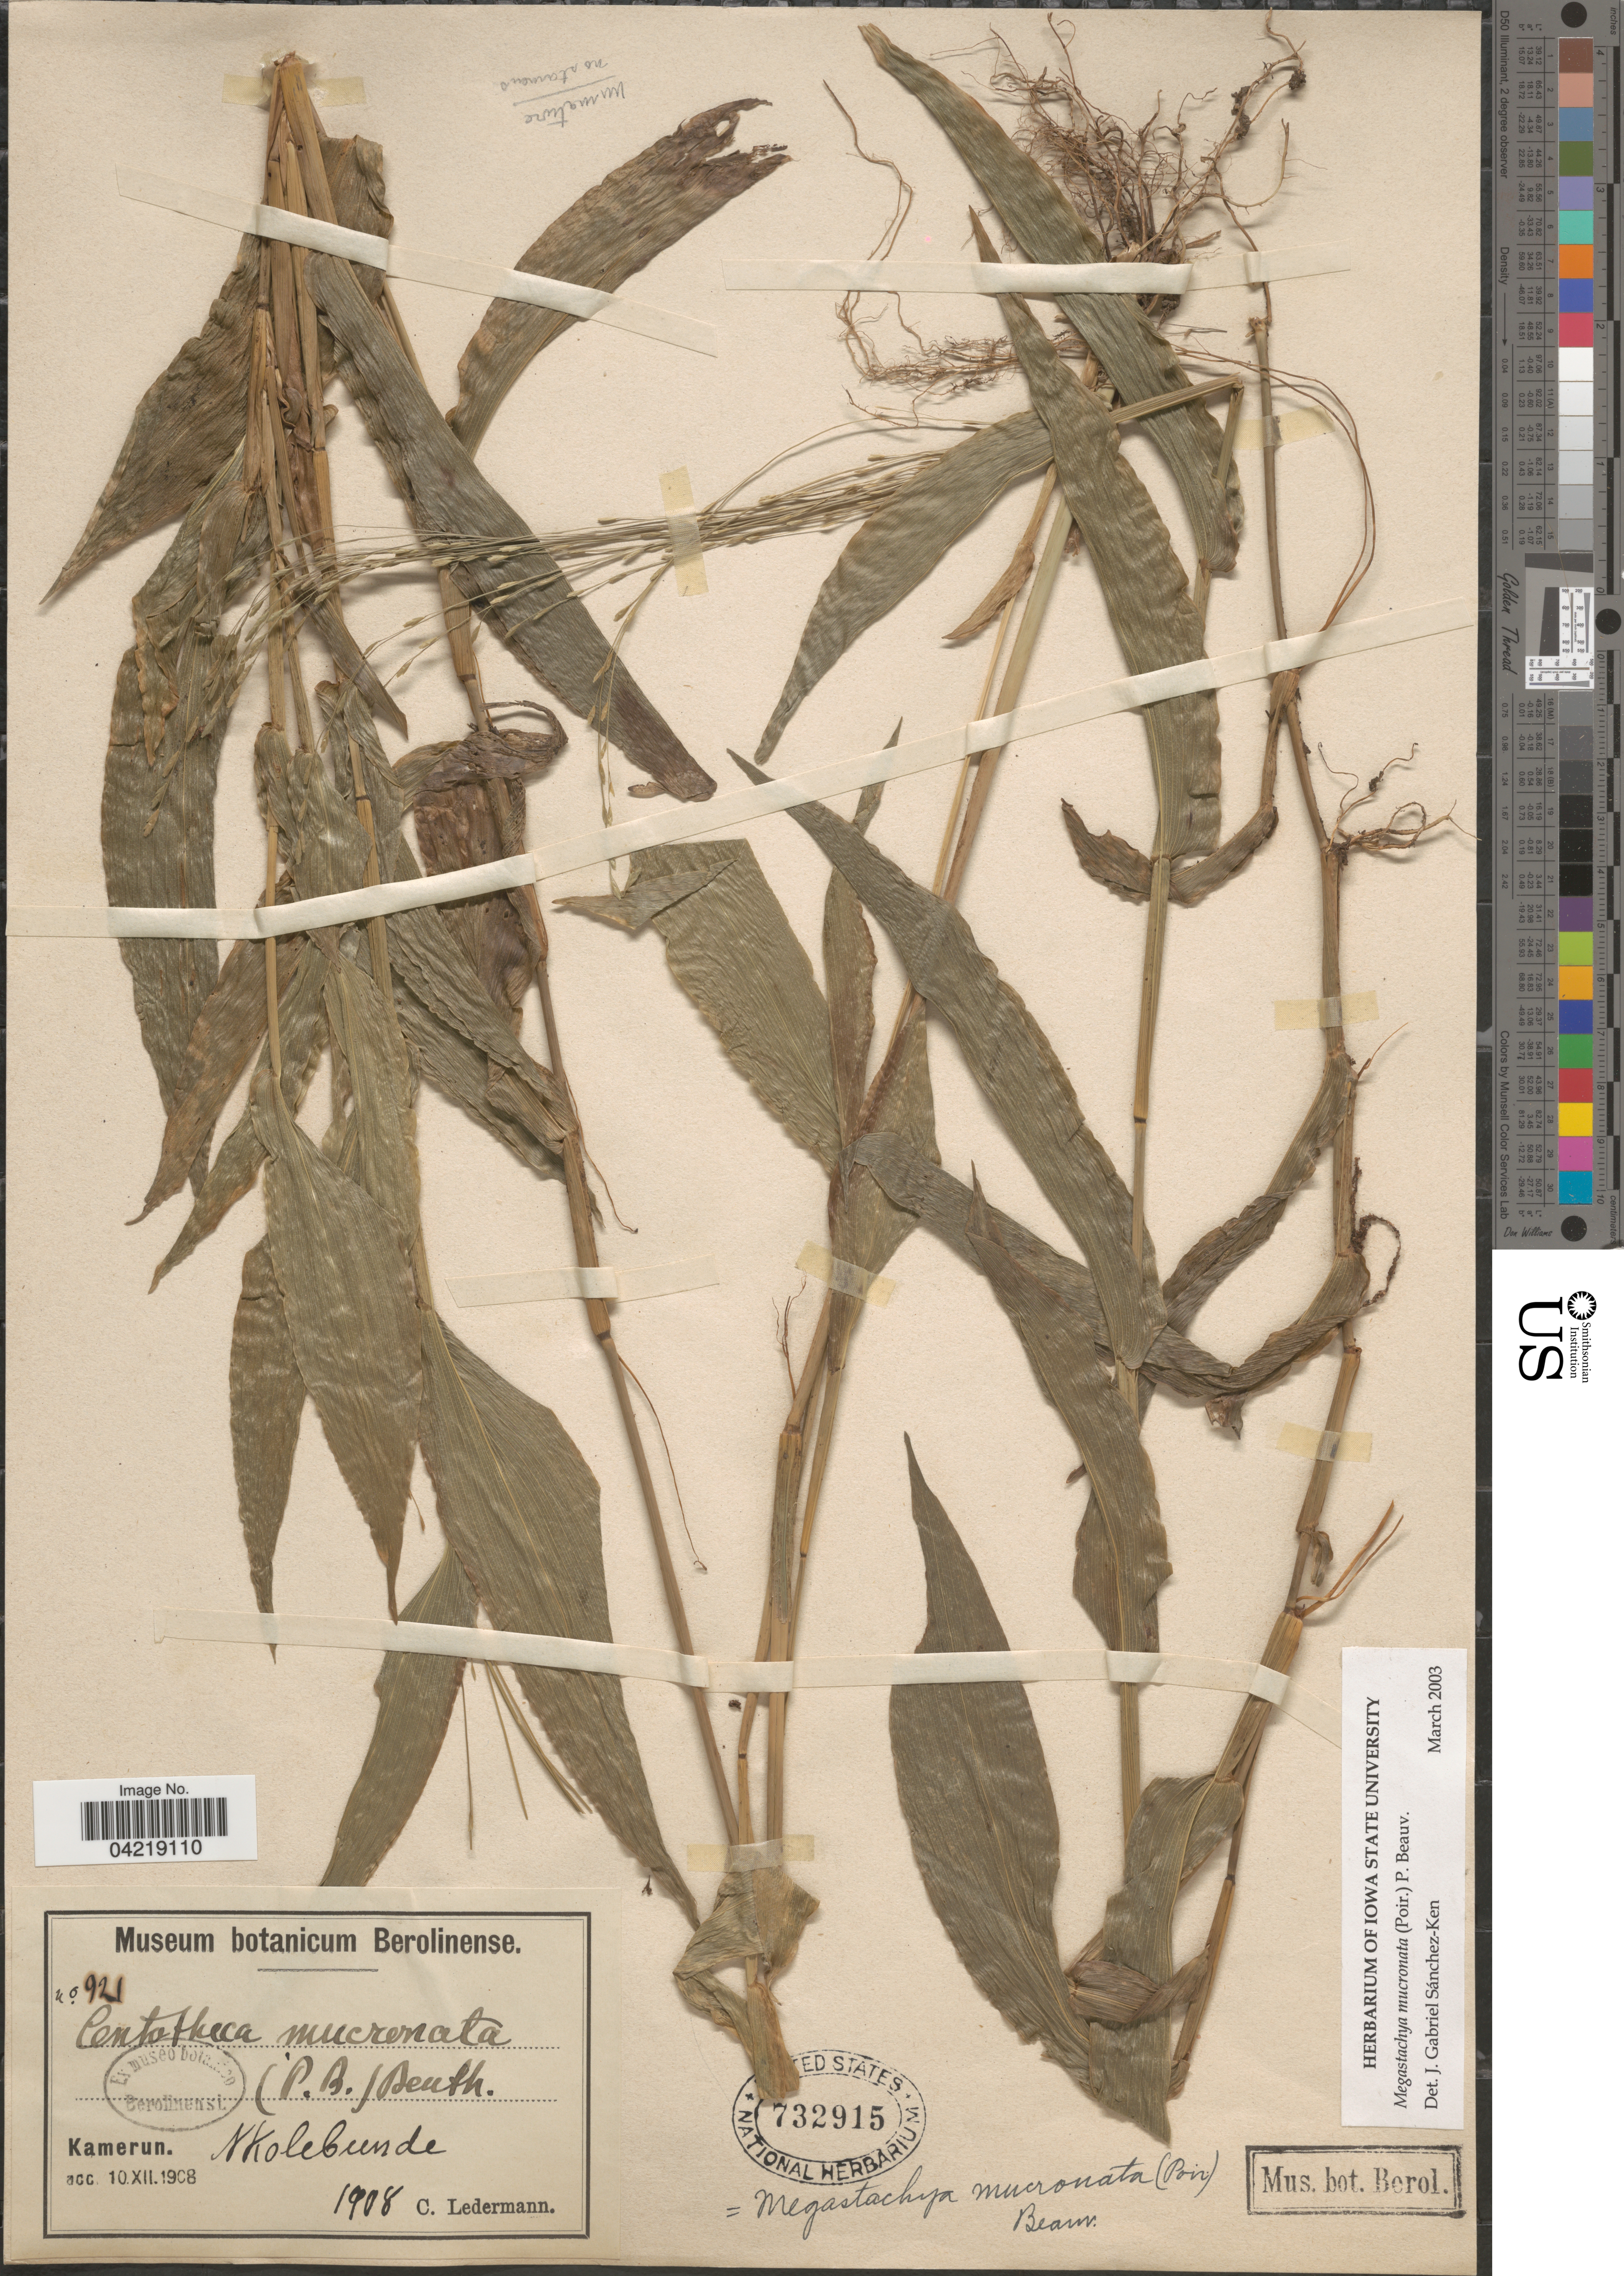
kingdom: Plantae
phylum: Tracheophyta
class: Liliopsida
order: Poales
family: Poaceae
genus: Megastachya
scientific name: Megastachya mucronata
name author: (Poir.) P. Beauv.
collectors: C. Ledermann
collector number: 921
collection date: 1908-12-10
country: Cameroon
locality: Kamerun. Nkolebunde.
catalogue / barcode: US 732915